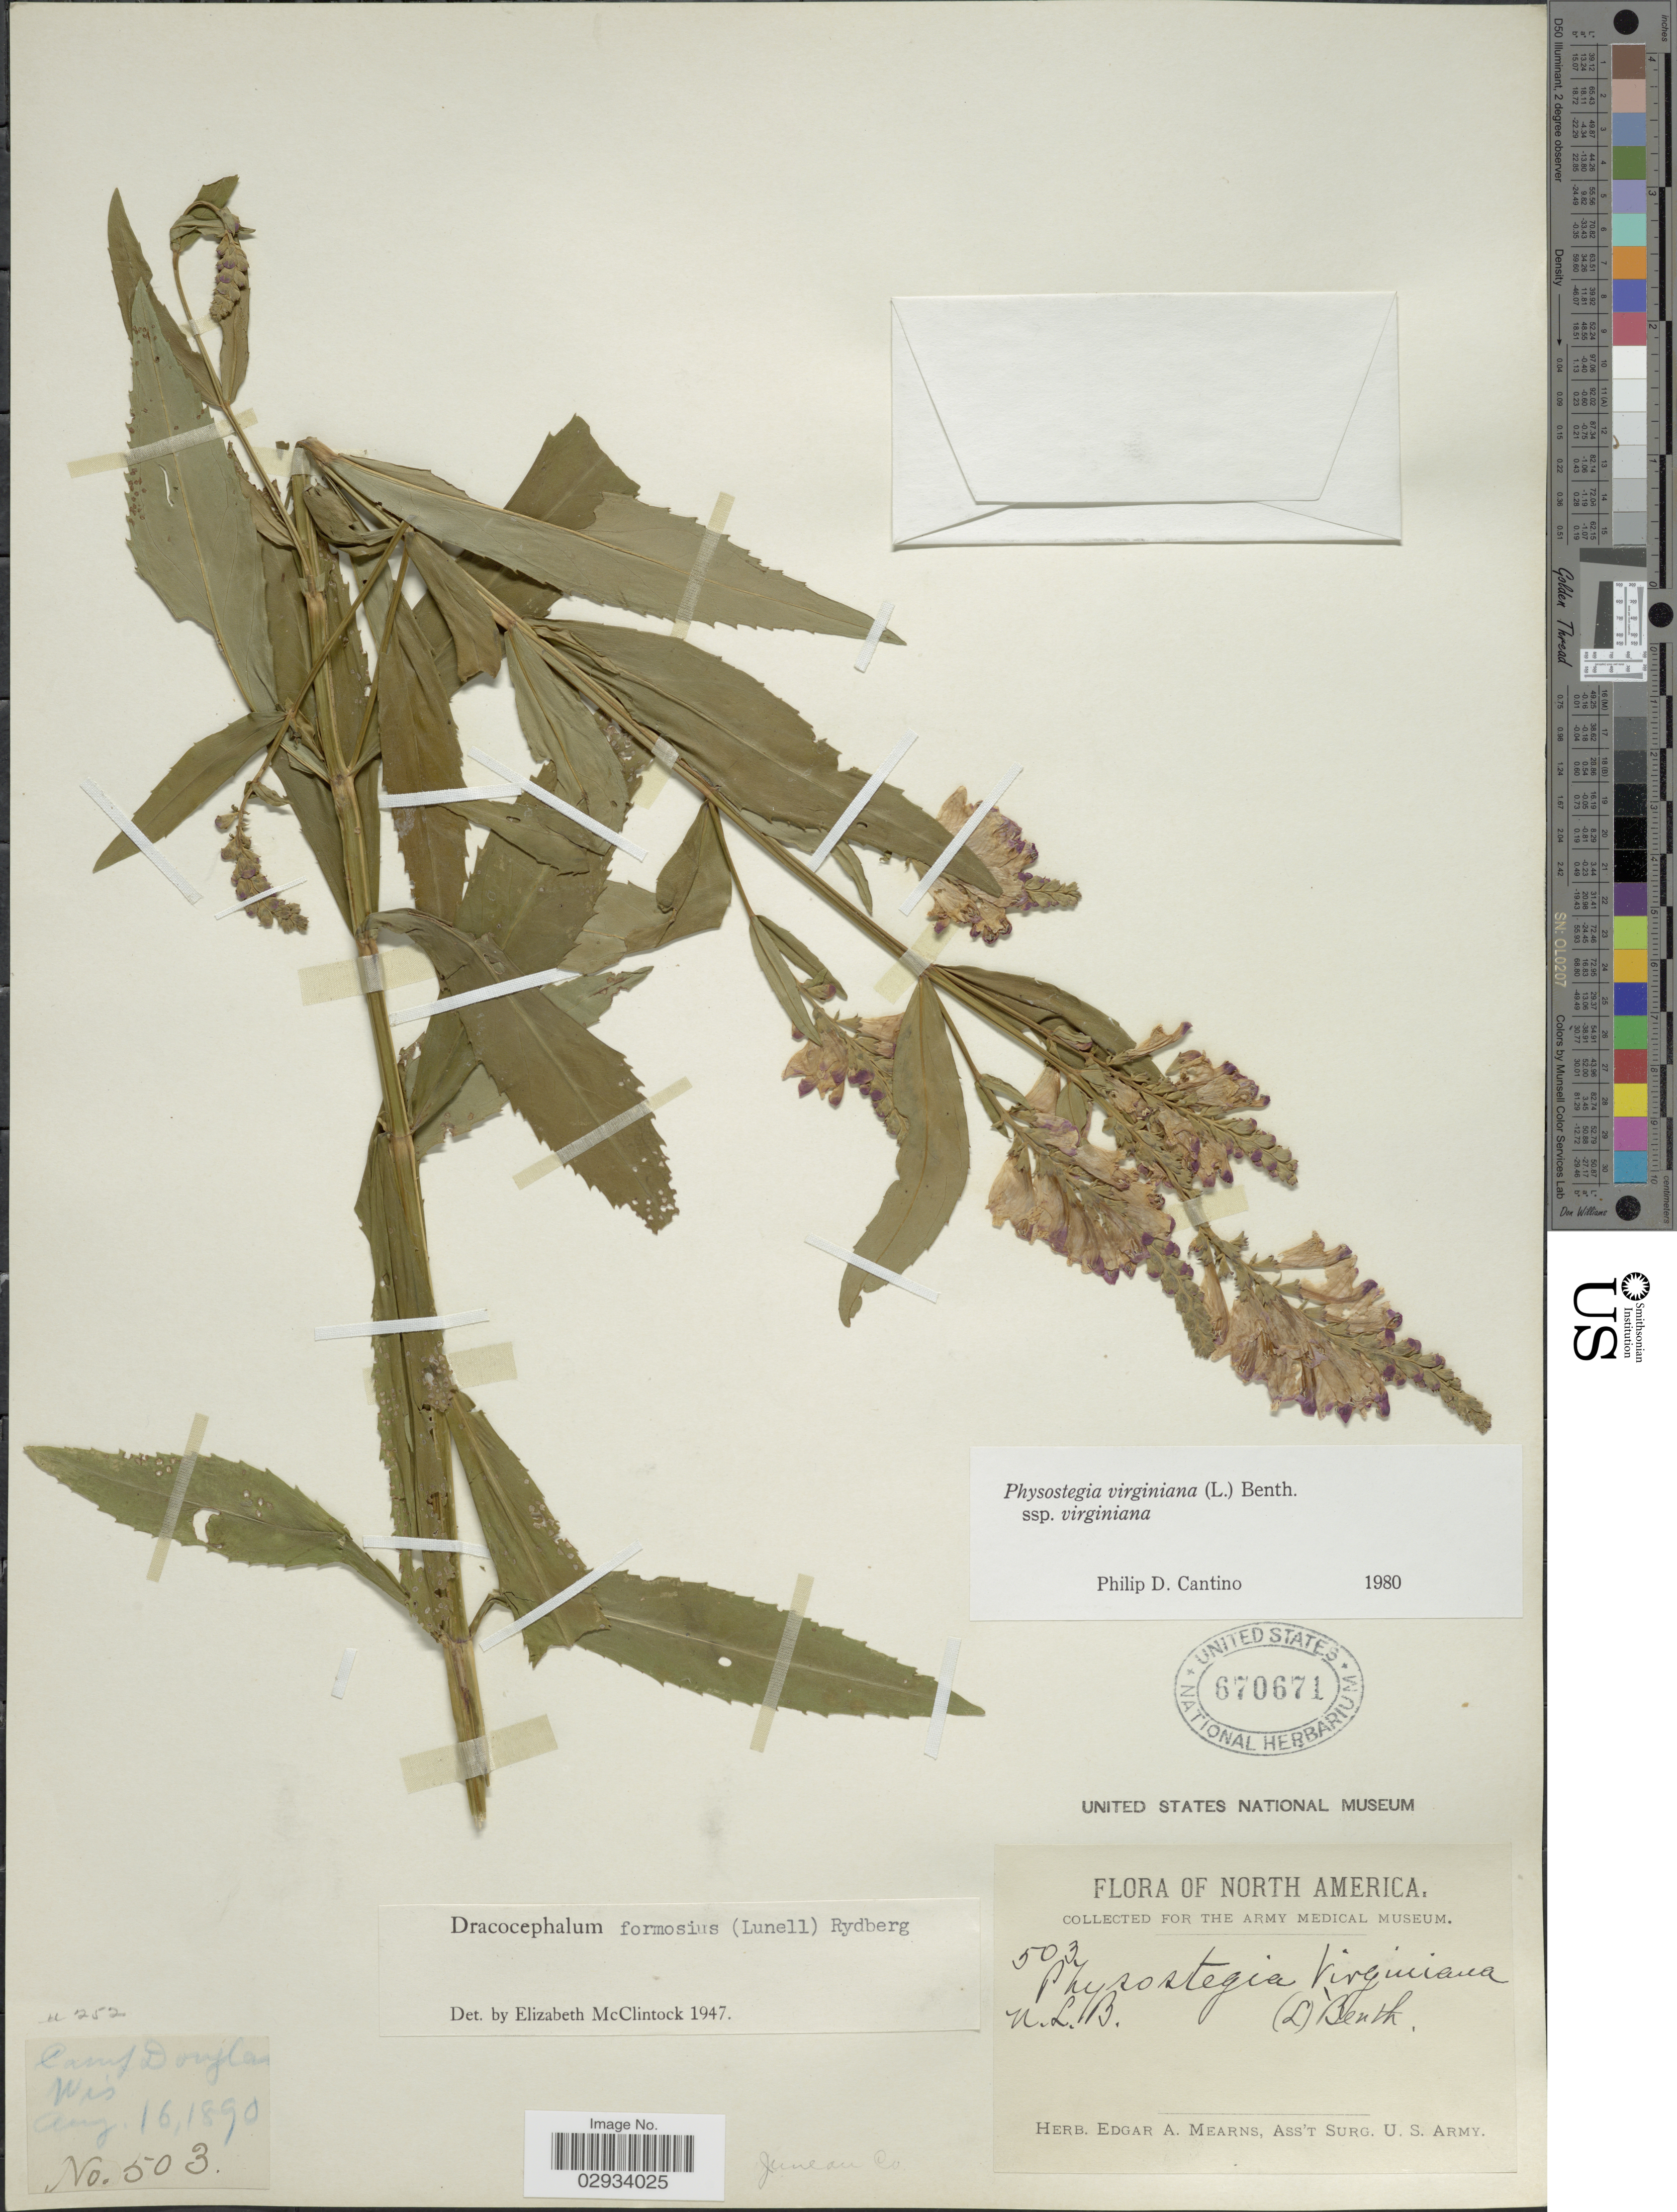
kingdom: Plantae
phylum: Tracheophyta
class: Magnoliopsida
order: Lamiales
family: Lamiaceae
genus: Physostegia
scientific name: Physostegia virginiana subsp. virginiana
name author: (L.) Benth.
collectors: ex herb. Edgar A. Mearns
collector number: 503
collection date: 1890-08-16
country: United States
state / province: Wisconsin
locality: Camp Douglas, Juneau Co.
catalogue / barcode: US 670671